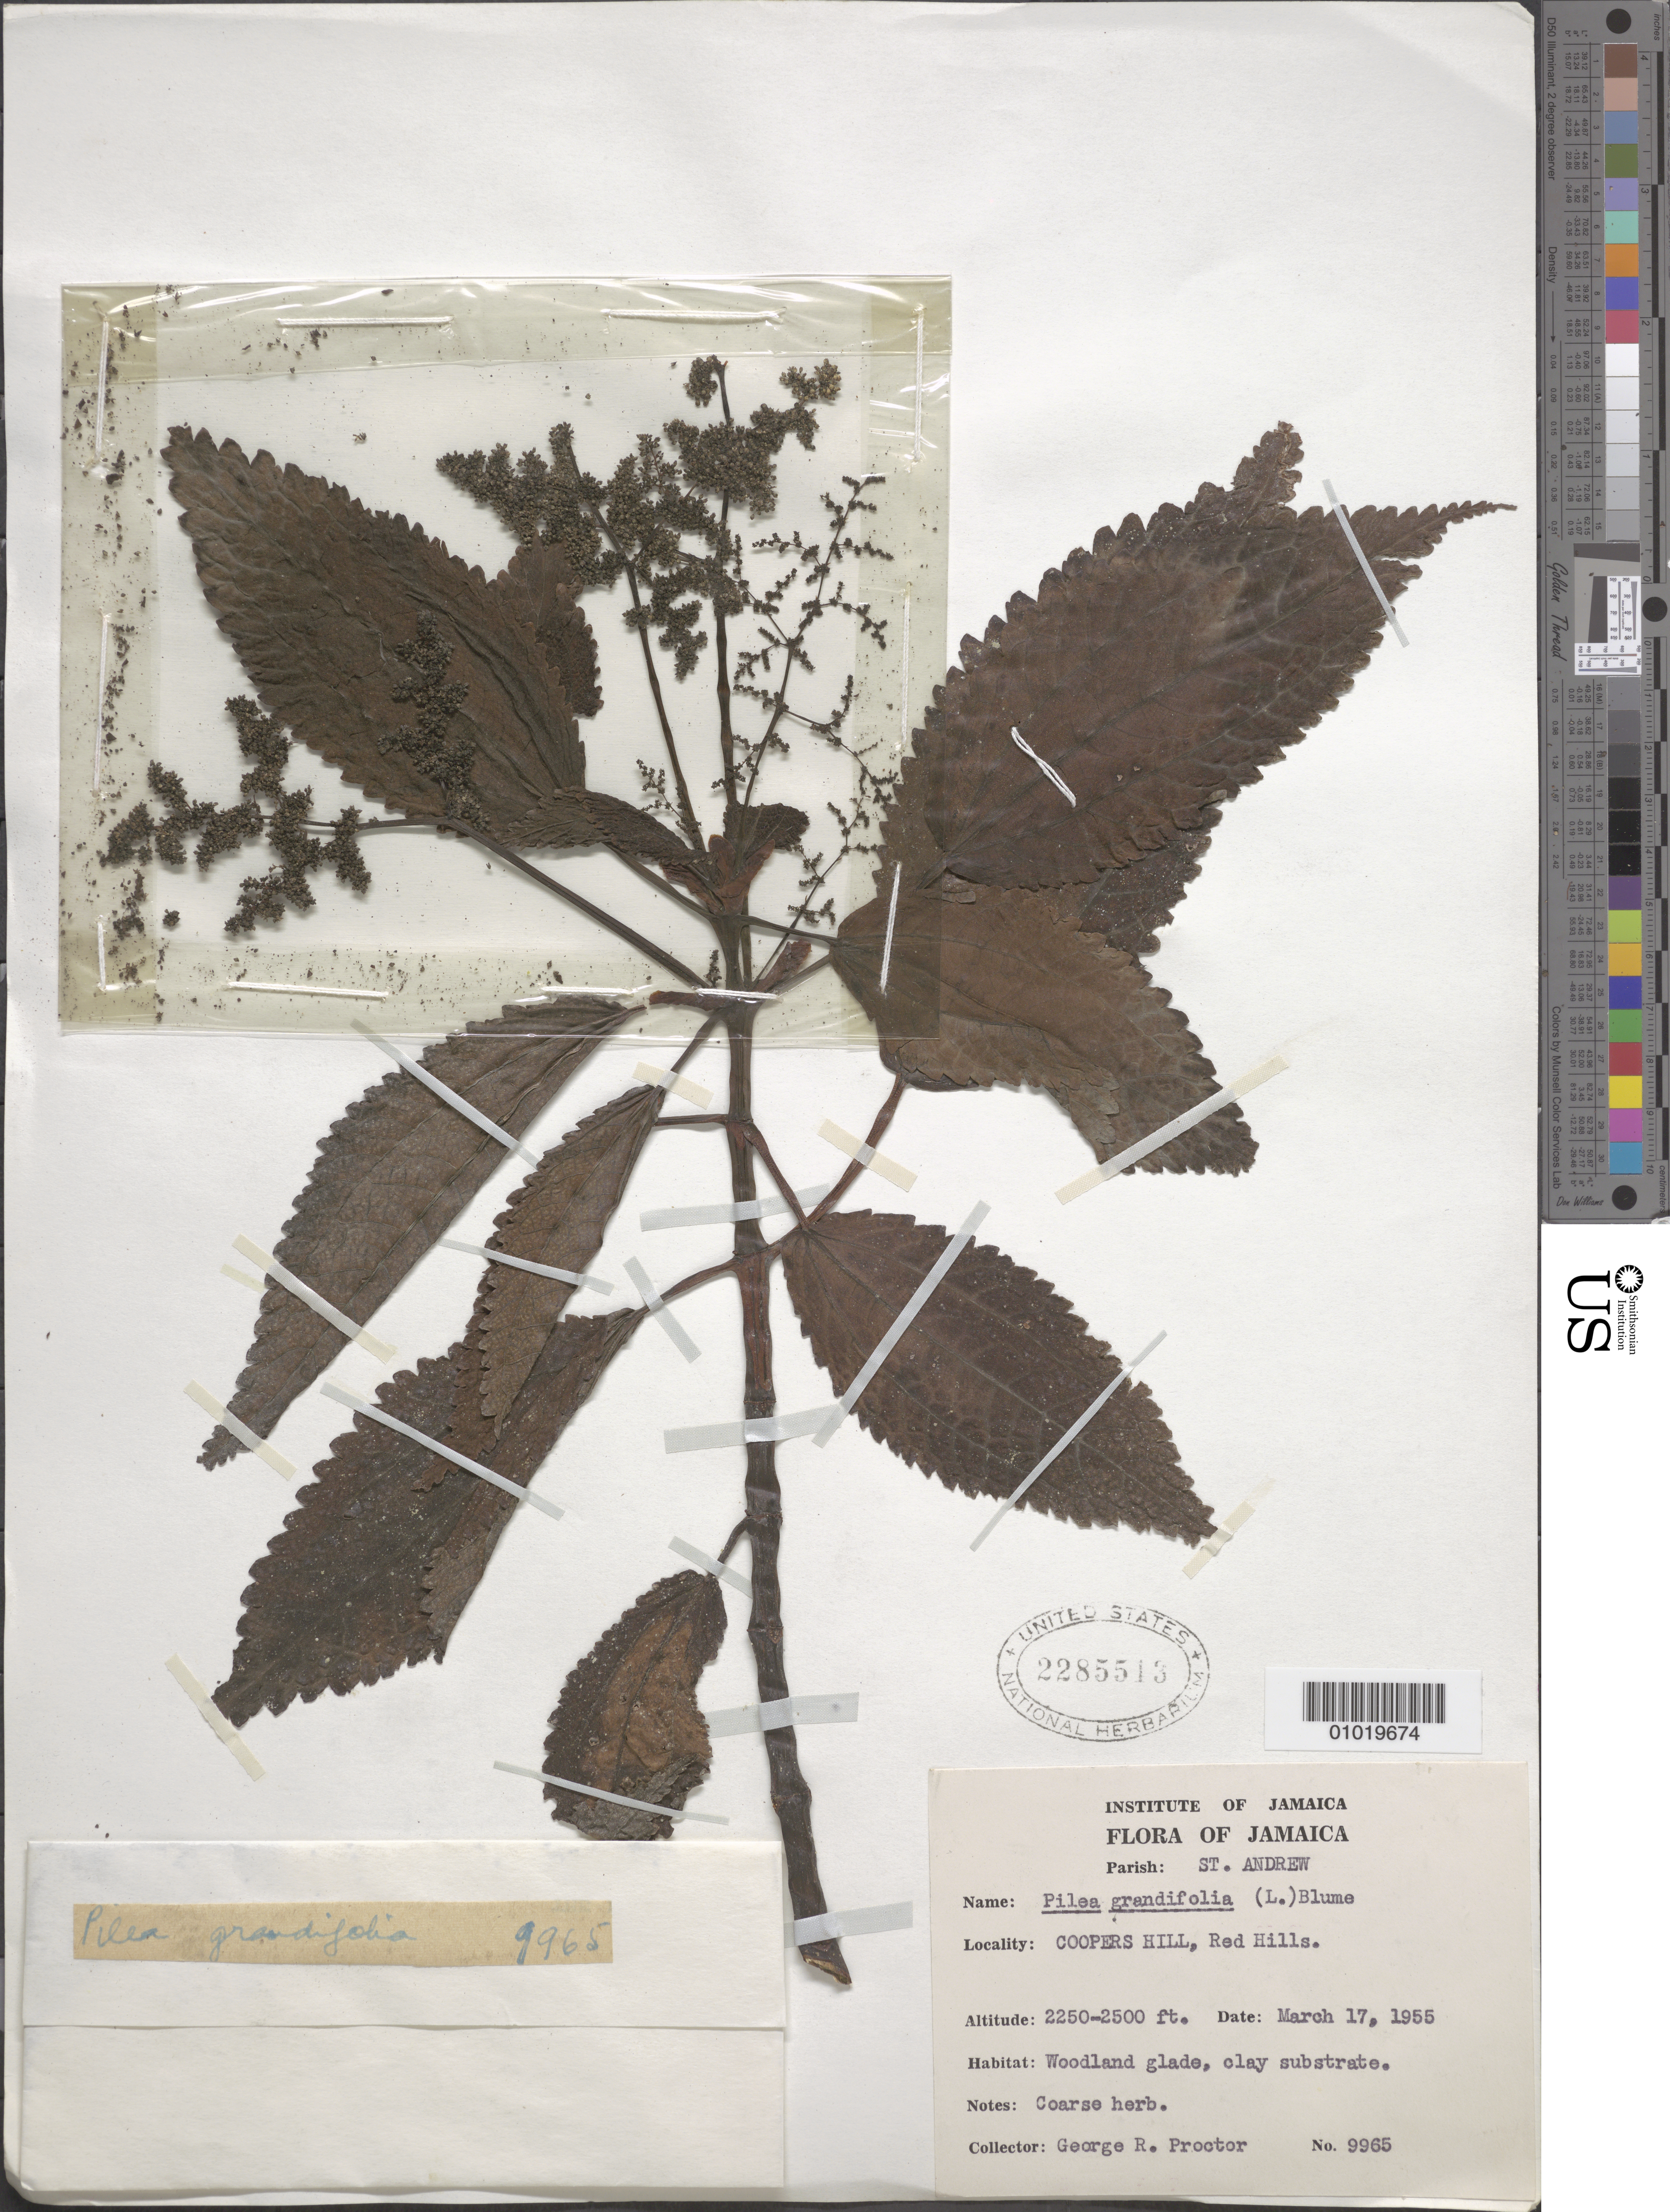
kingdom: Plantae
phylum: Tracheophyta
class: Magnoliopsida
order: Rosales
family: Urticaceae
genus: Pilea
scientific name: Pilea grandifolia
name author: (L.) Blume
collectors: G. R. Proctor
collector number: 9965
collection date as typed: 17 Mar 1955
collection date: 1955-03-17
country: Jamaica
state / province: Saint Andrew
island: Jamaica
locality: Coopers Hill, Red Hills. Woodland glade, clay substrate.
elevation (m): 686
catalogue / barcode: US 2285513